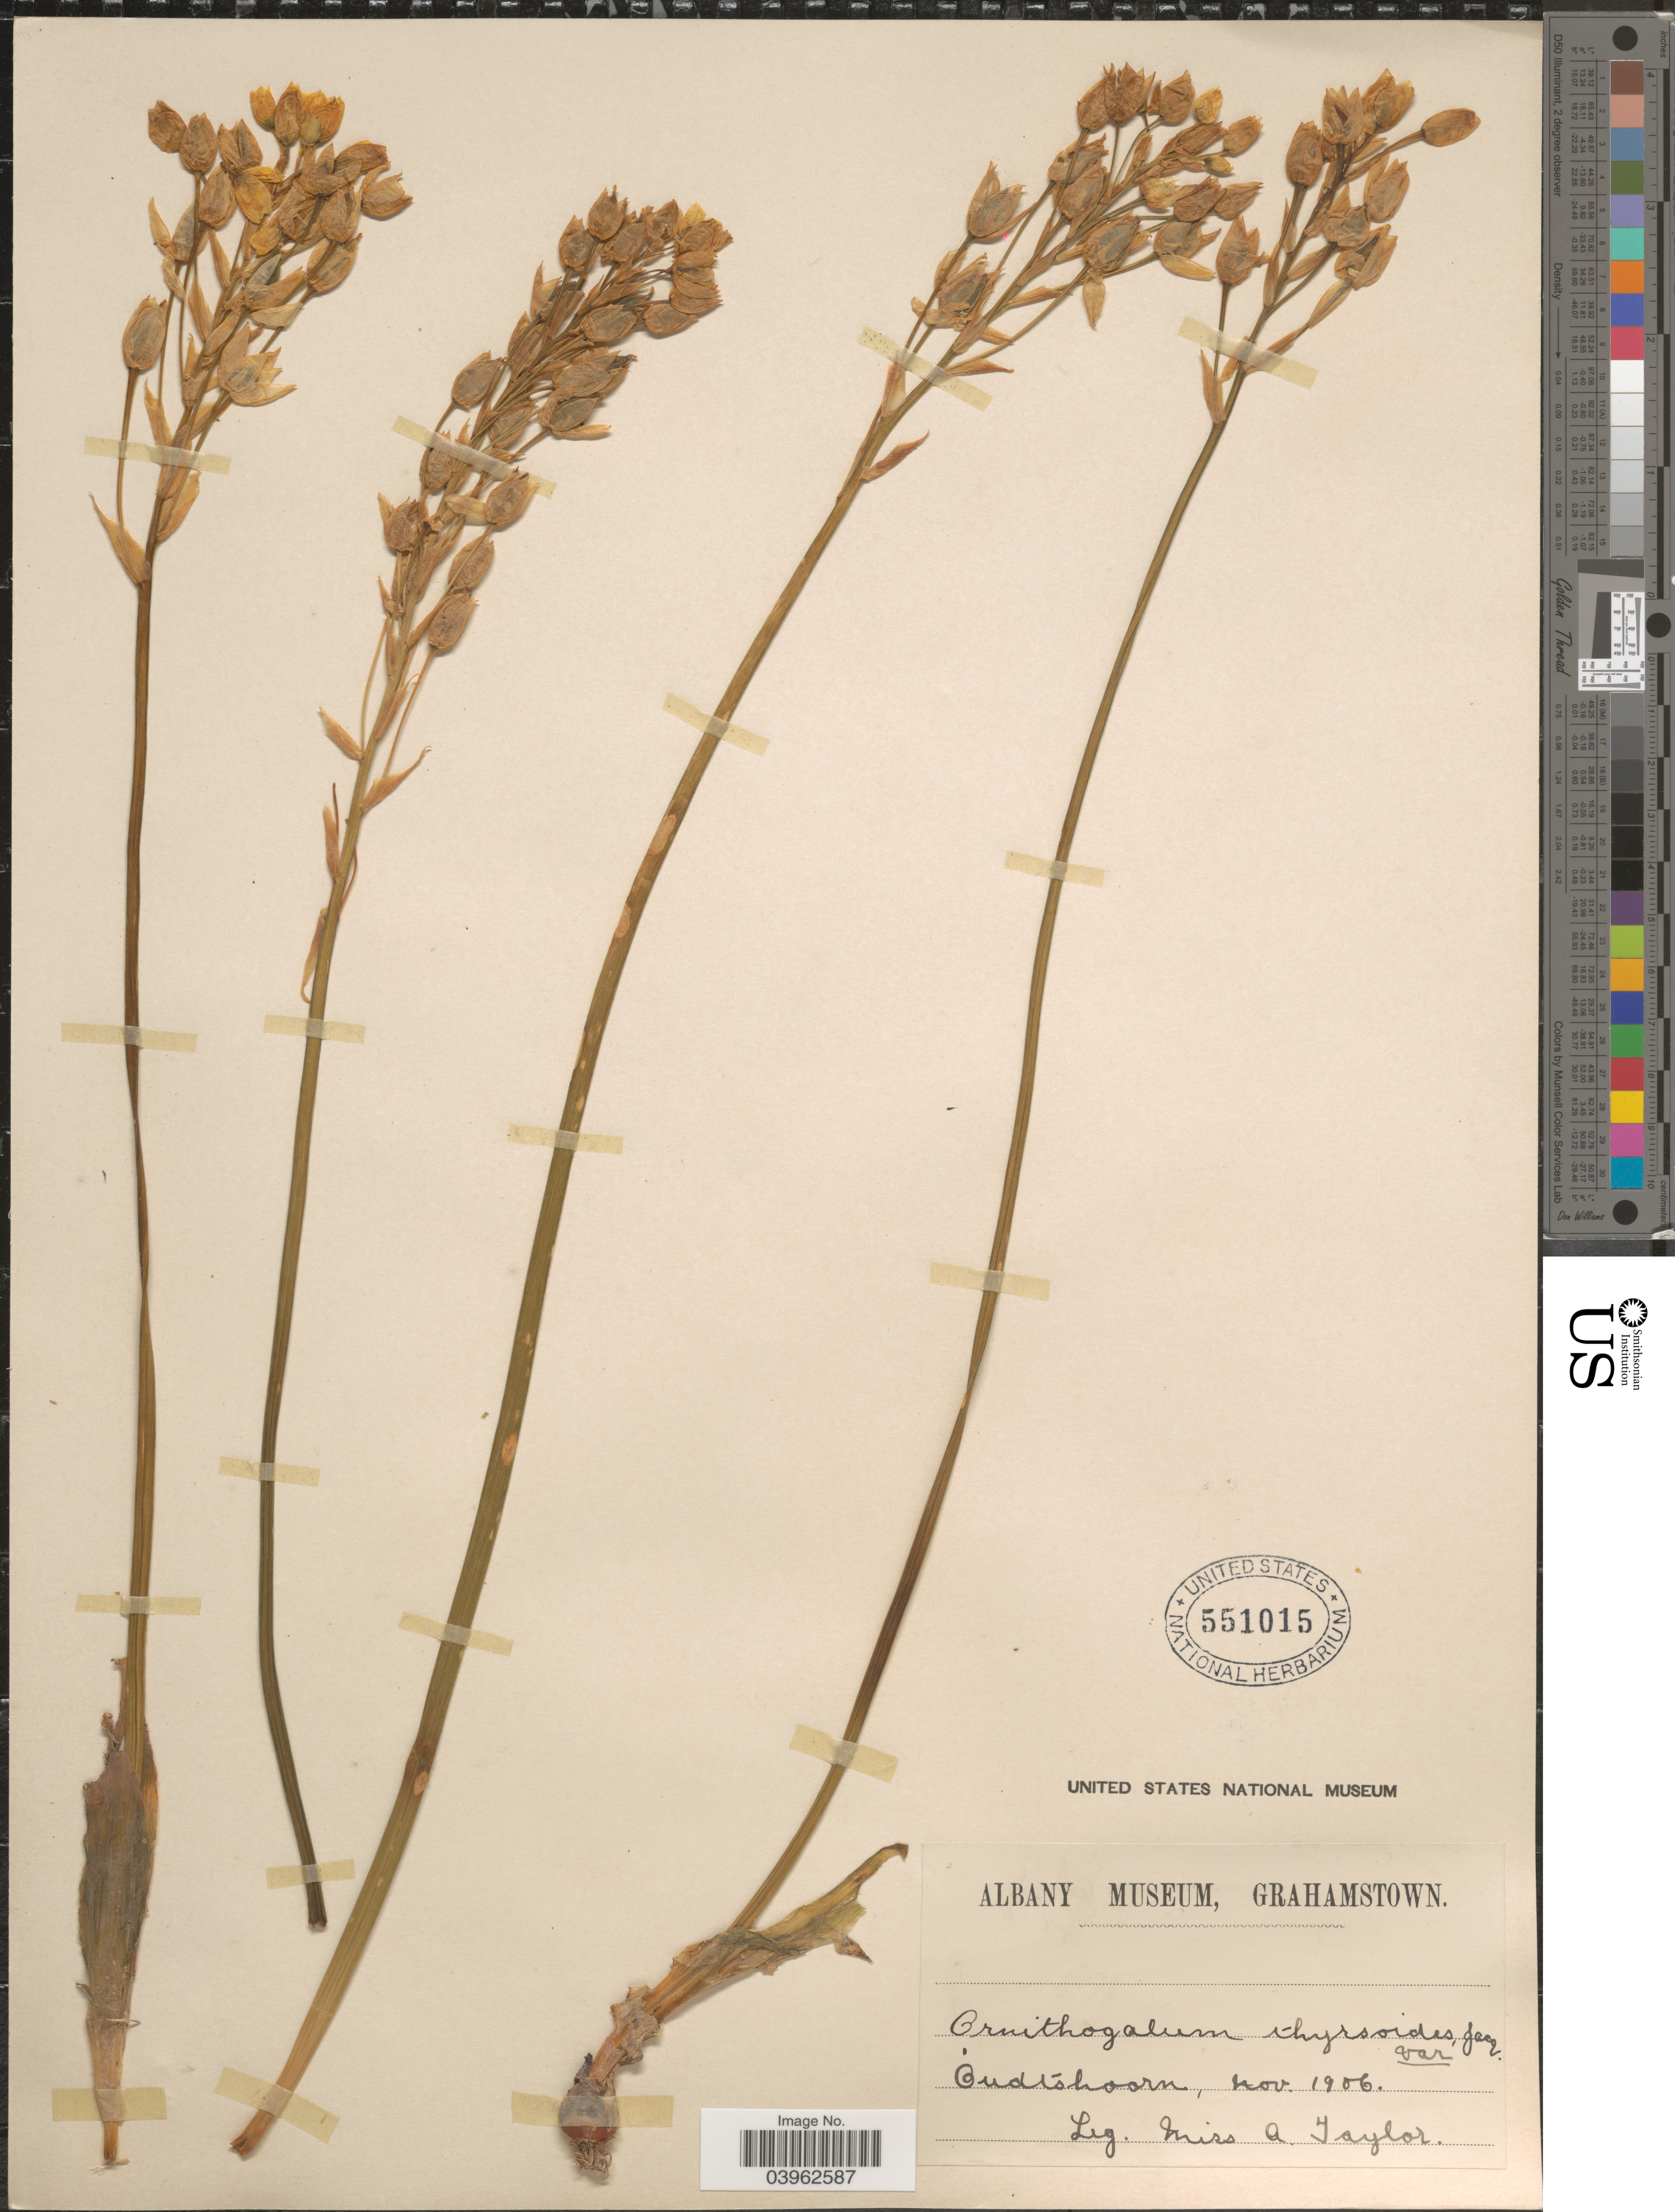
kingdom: Plantae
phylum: Tracheophyta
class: Liliopsida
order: Asparagales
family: Asparagaceae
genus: Ornithogalum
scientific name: Ornithogalum thyrsoides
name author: Jacq.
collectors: A. Taylor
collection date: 1906-11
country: South Africa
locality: Oudtshoorn.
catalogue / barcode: US 551015